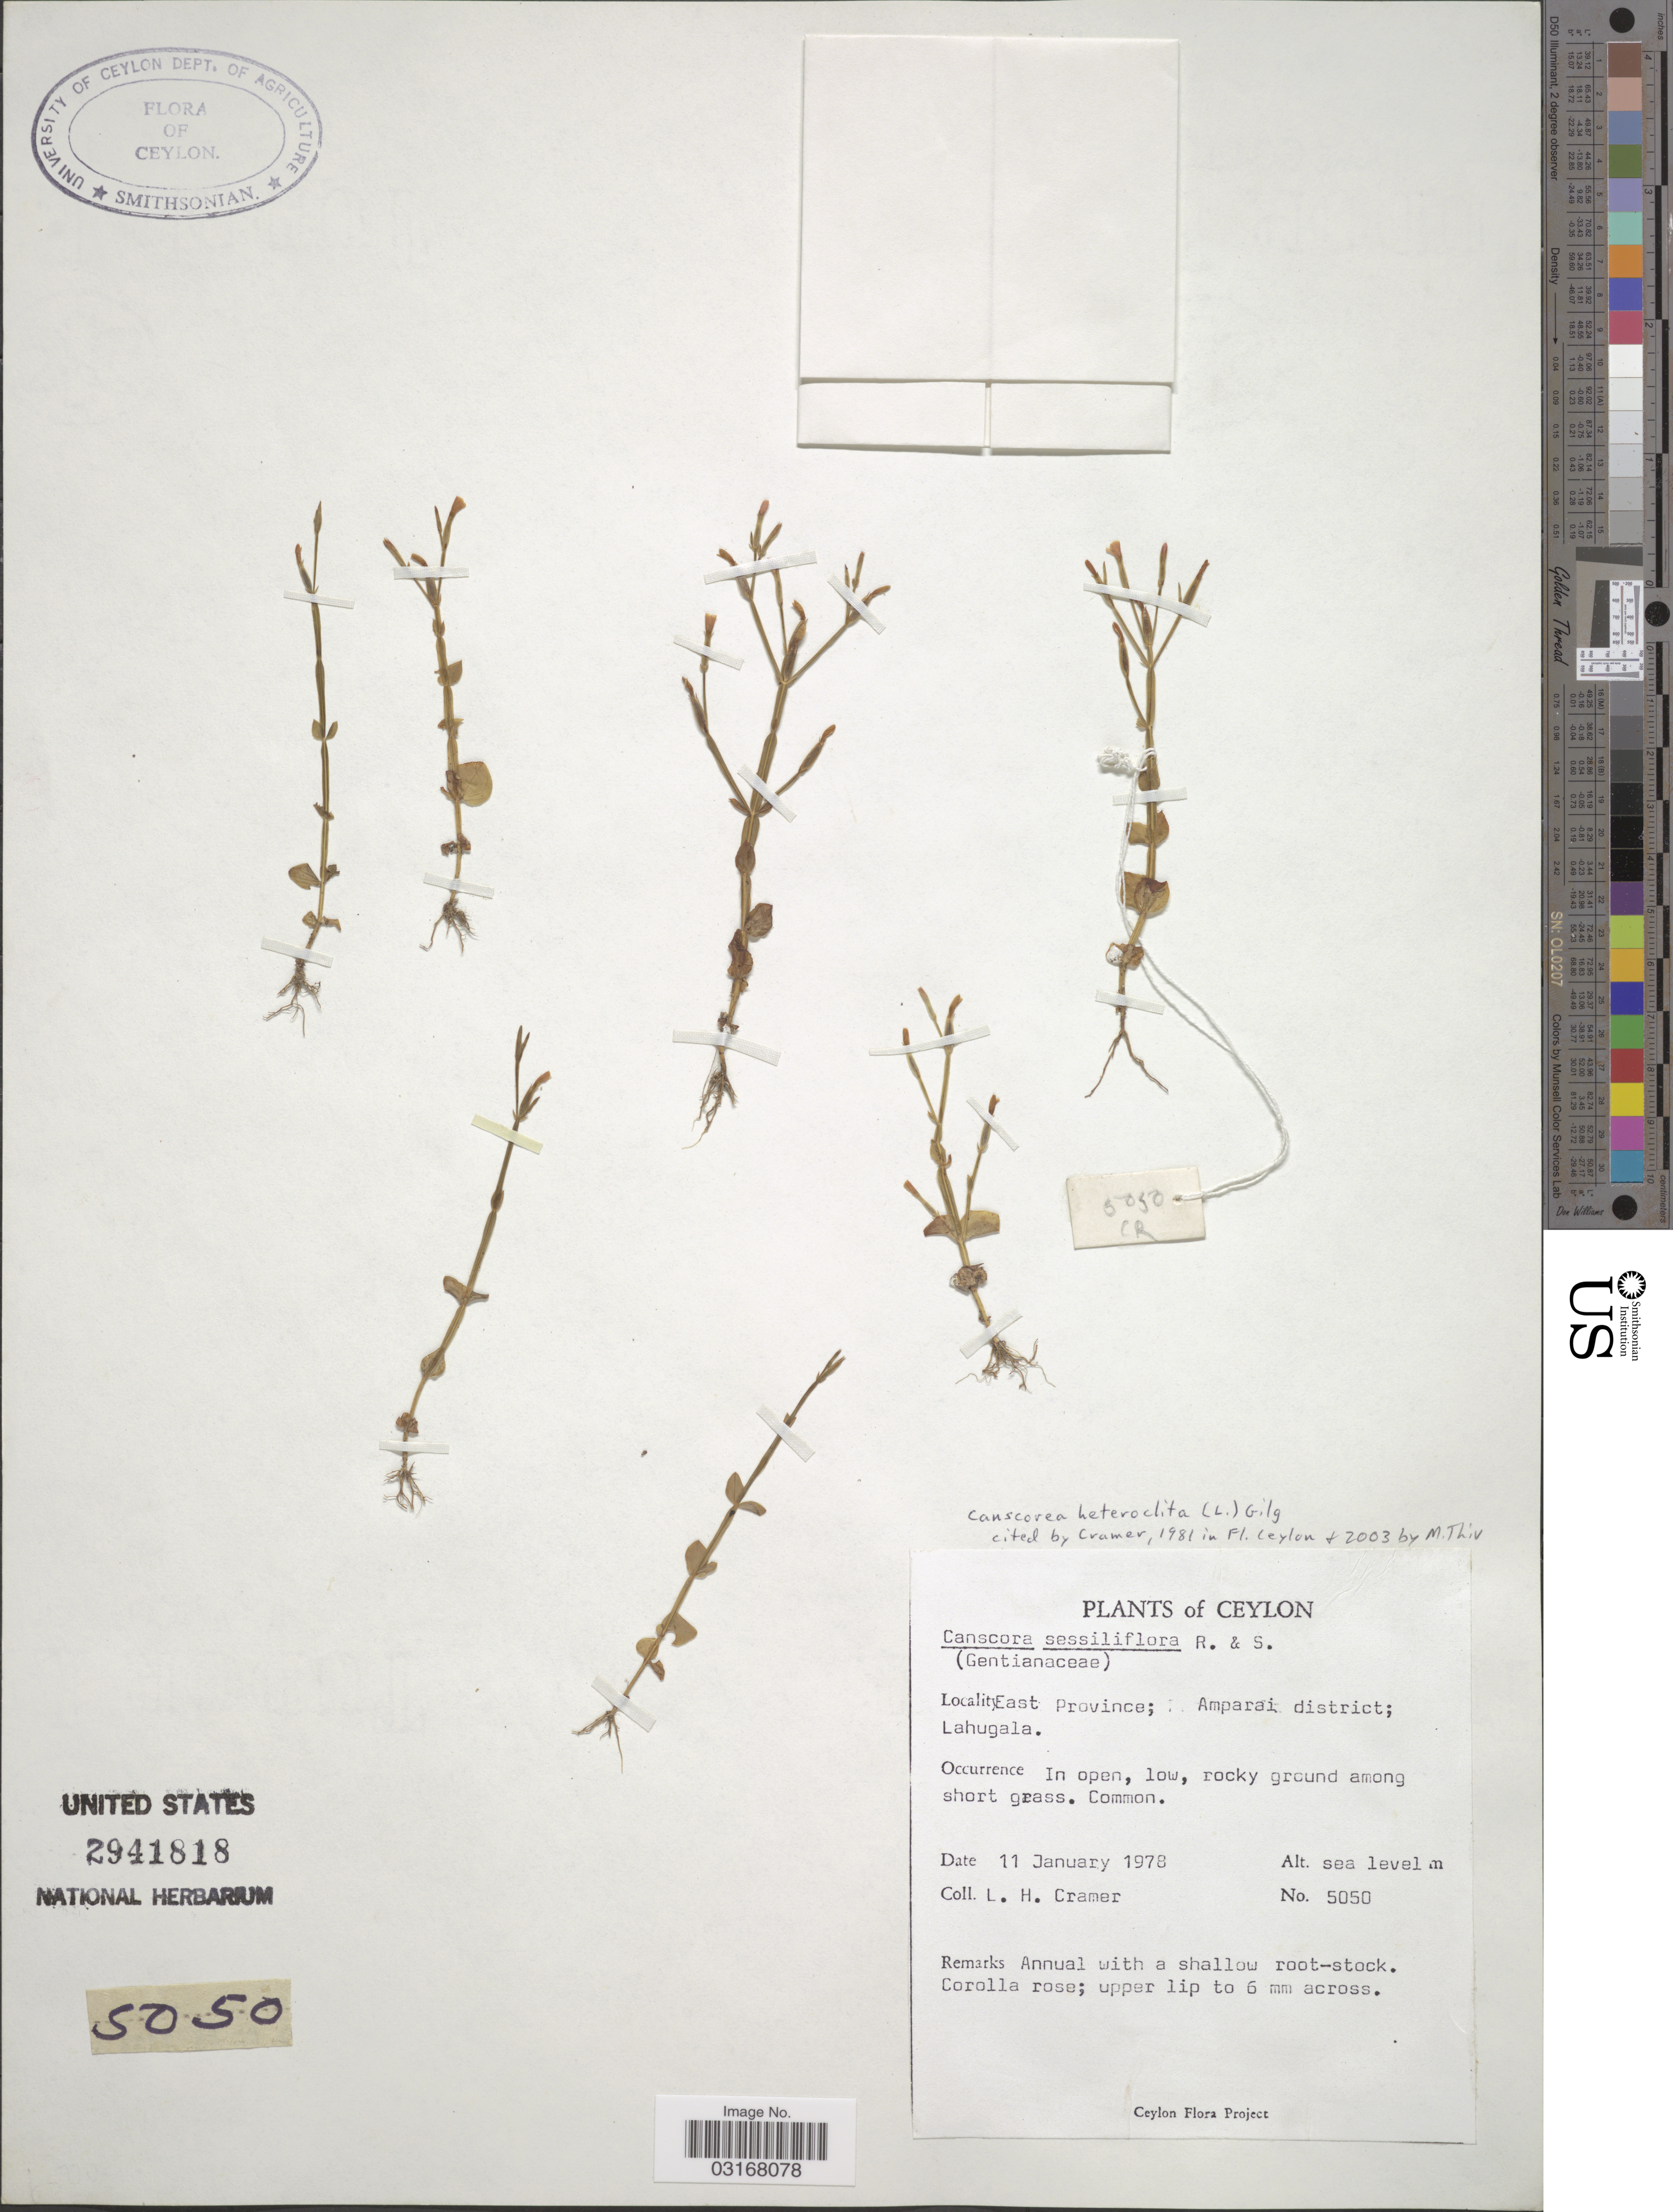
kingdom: Plantae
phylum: Tracheophyta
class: Magnoliopsida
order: Gentianales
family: Gentianaceae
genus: Canscora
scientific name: Canscora heteroclita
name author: (L.) Gilg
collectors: L. H. Cramer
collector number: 5050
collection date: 1978-01-11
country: Sri Lanka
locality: Ceylon. East Province; Amparai district; Lahugala.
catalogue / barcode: US 2941818